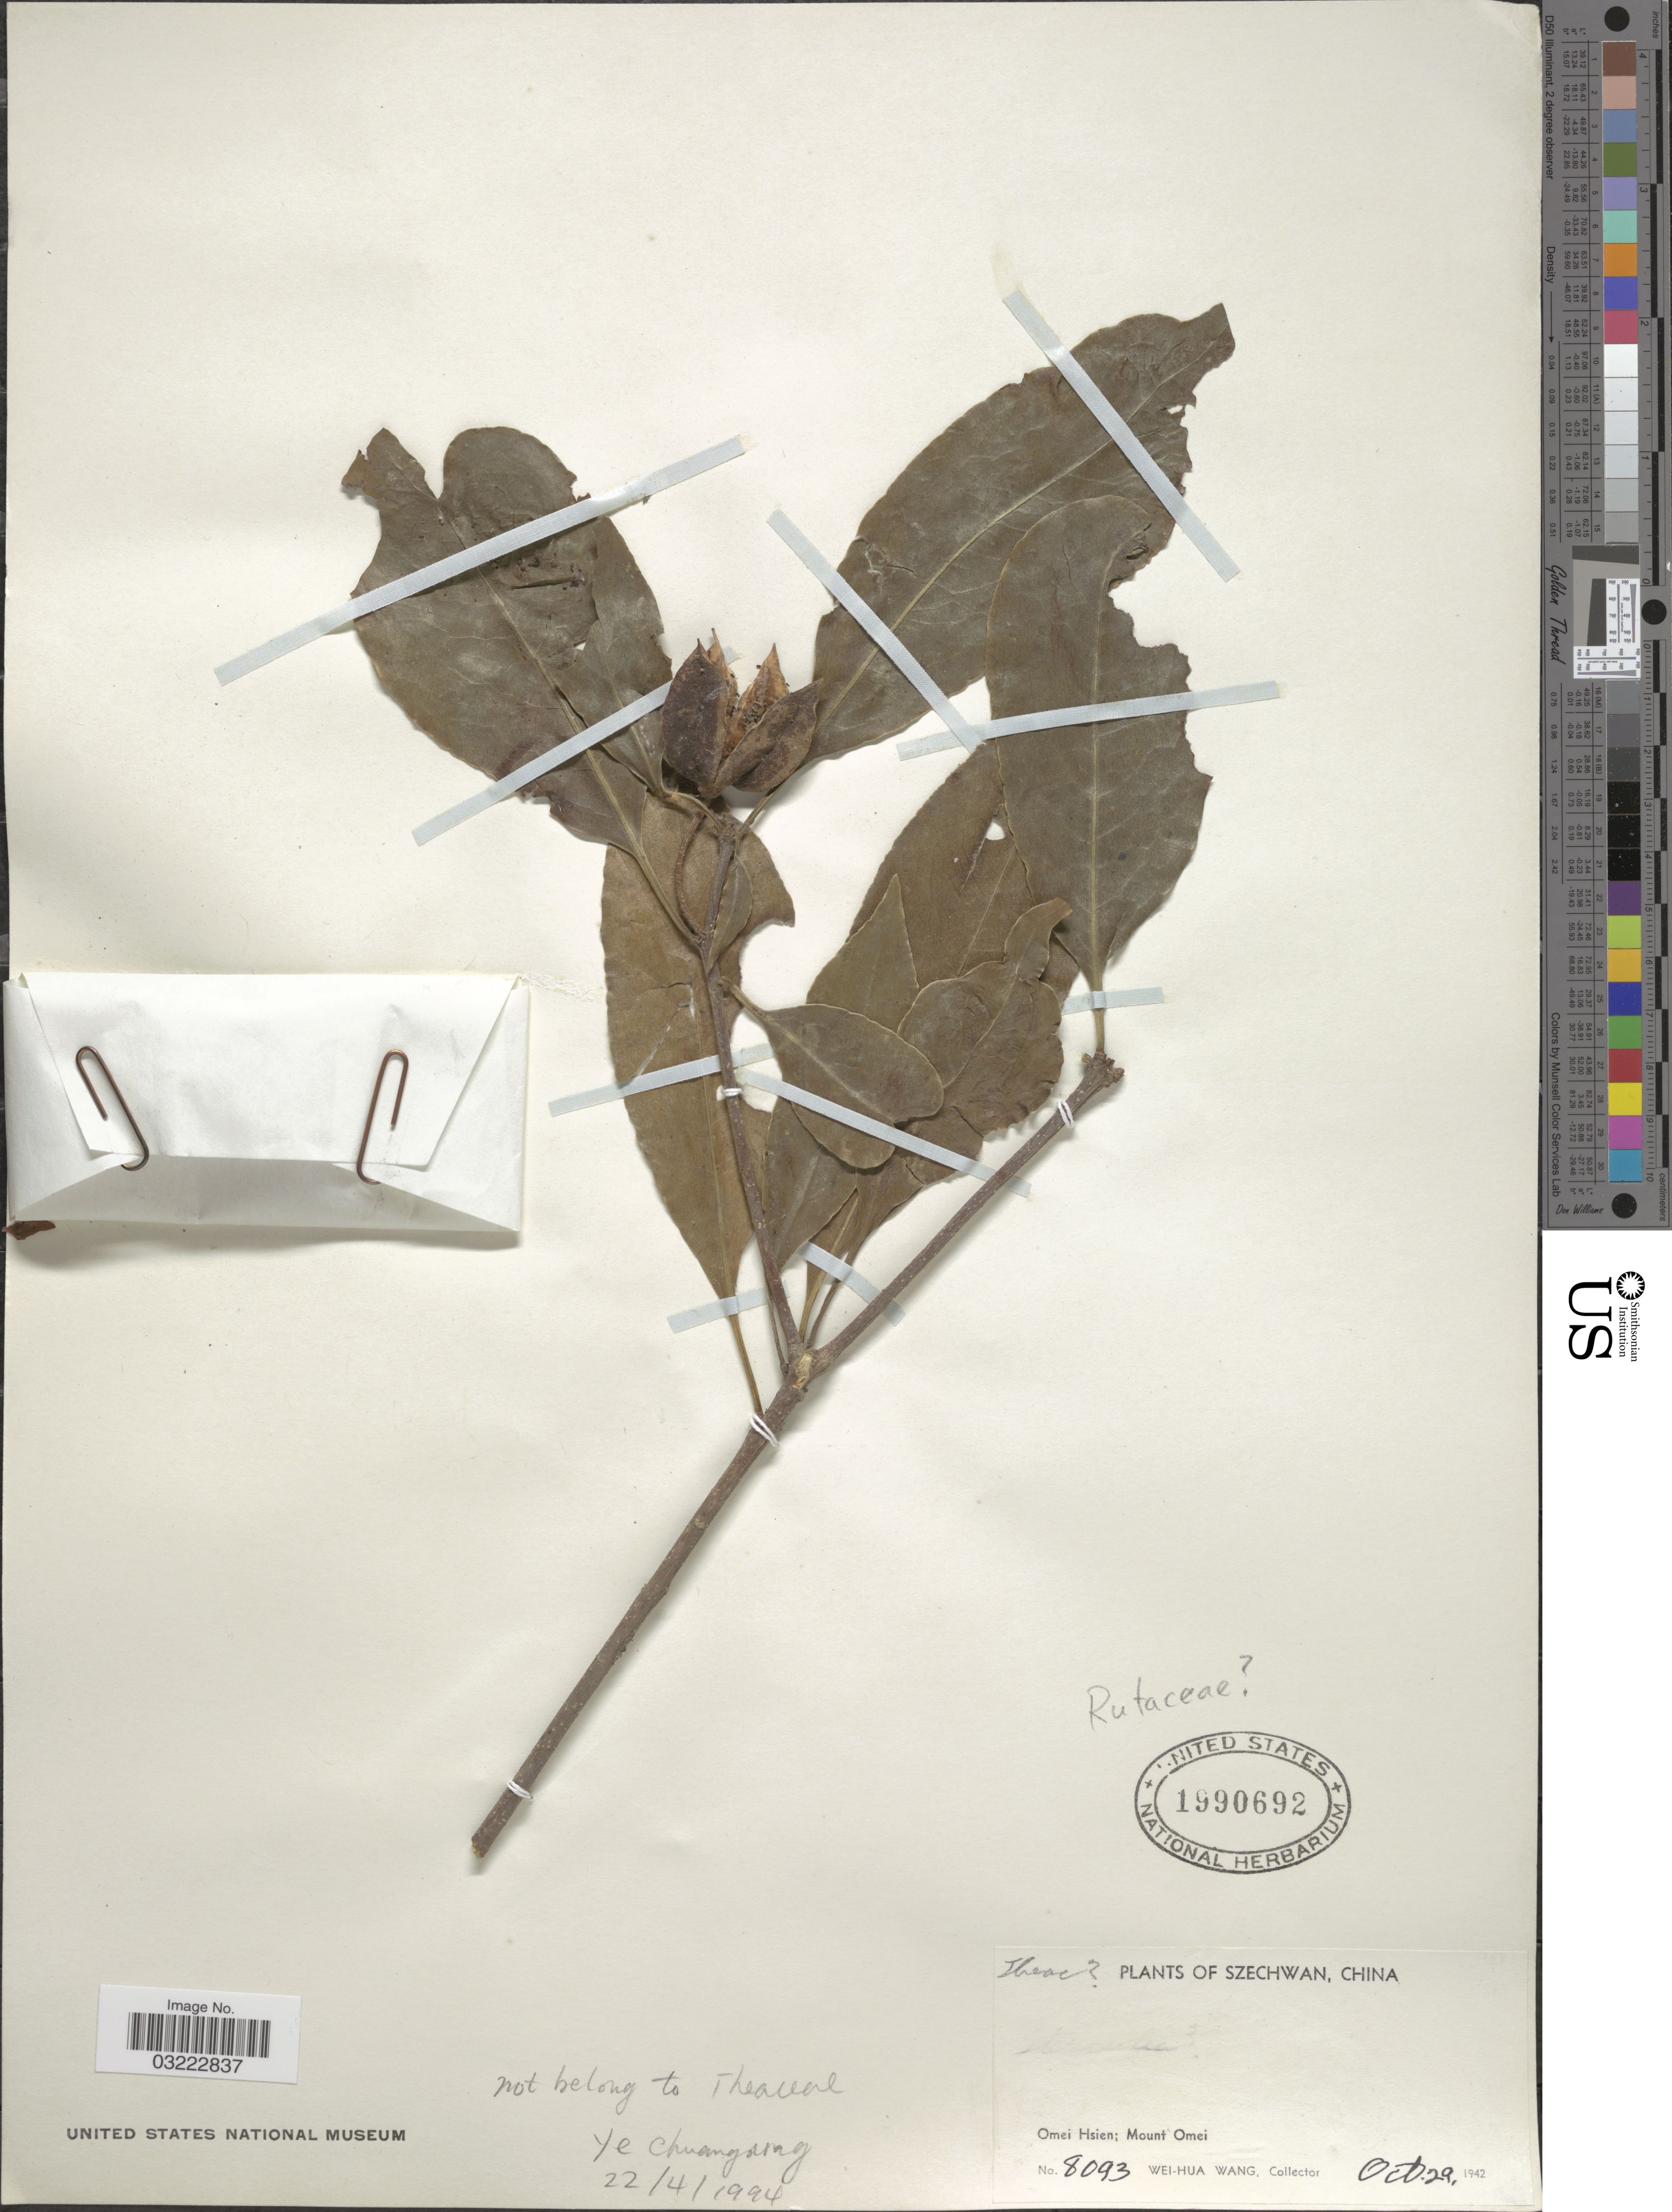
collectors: W. Wang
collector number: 8093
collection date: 1942-10-29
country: China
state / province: Sichuan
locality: Szechwan, Omei Hsien; Mount Omei.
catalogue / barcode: US 1990692